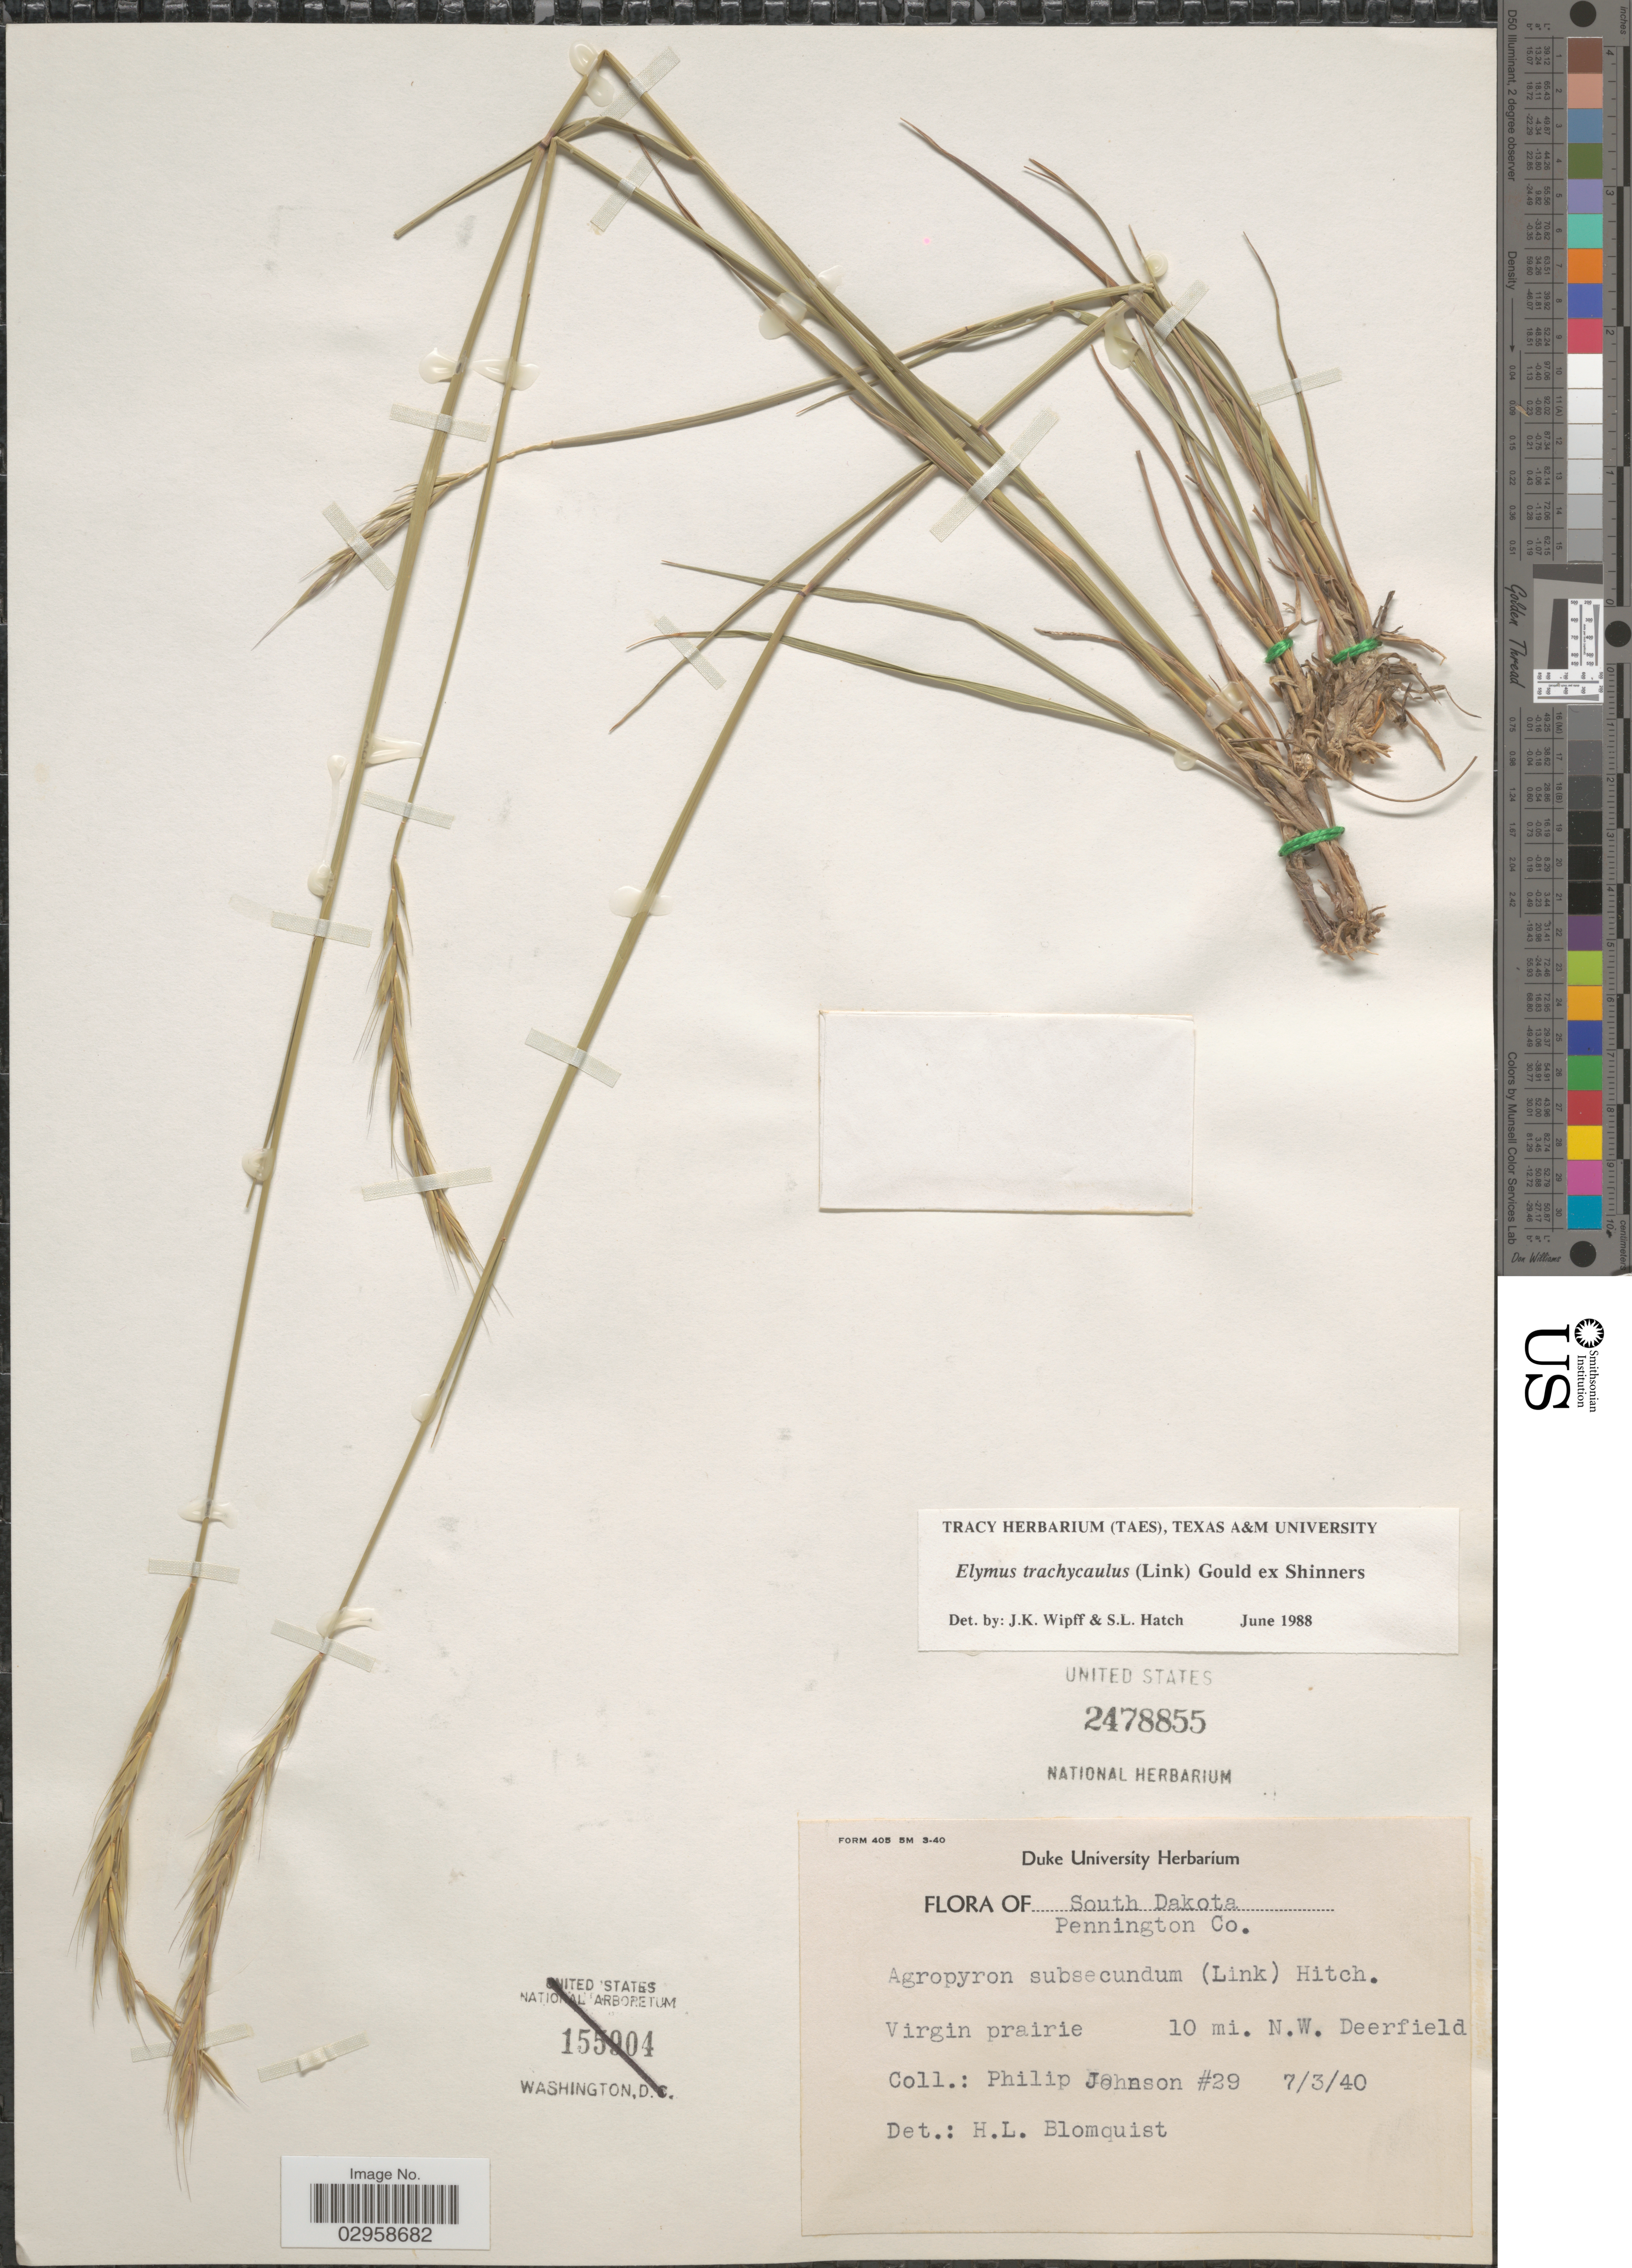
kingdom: Plantae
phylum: Tracheophyta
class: Liliopsida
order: Poales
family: Poaceae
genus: Elymus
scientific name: Elymus trachycaulus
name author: (Link) Gould ex Shinners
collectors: P. Johnson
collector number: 29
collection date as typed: Transcribed d/m/y: 3/7/40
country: United States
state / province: South Dakota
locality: Pennington Co. Virgin prairie 10 mi. N.W. Deerfield.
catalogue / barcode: US 2478855